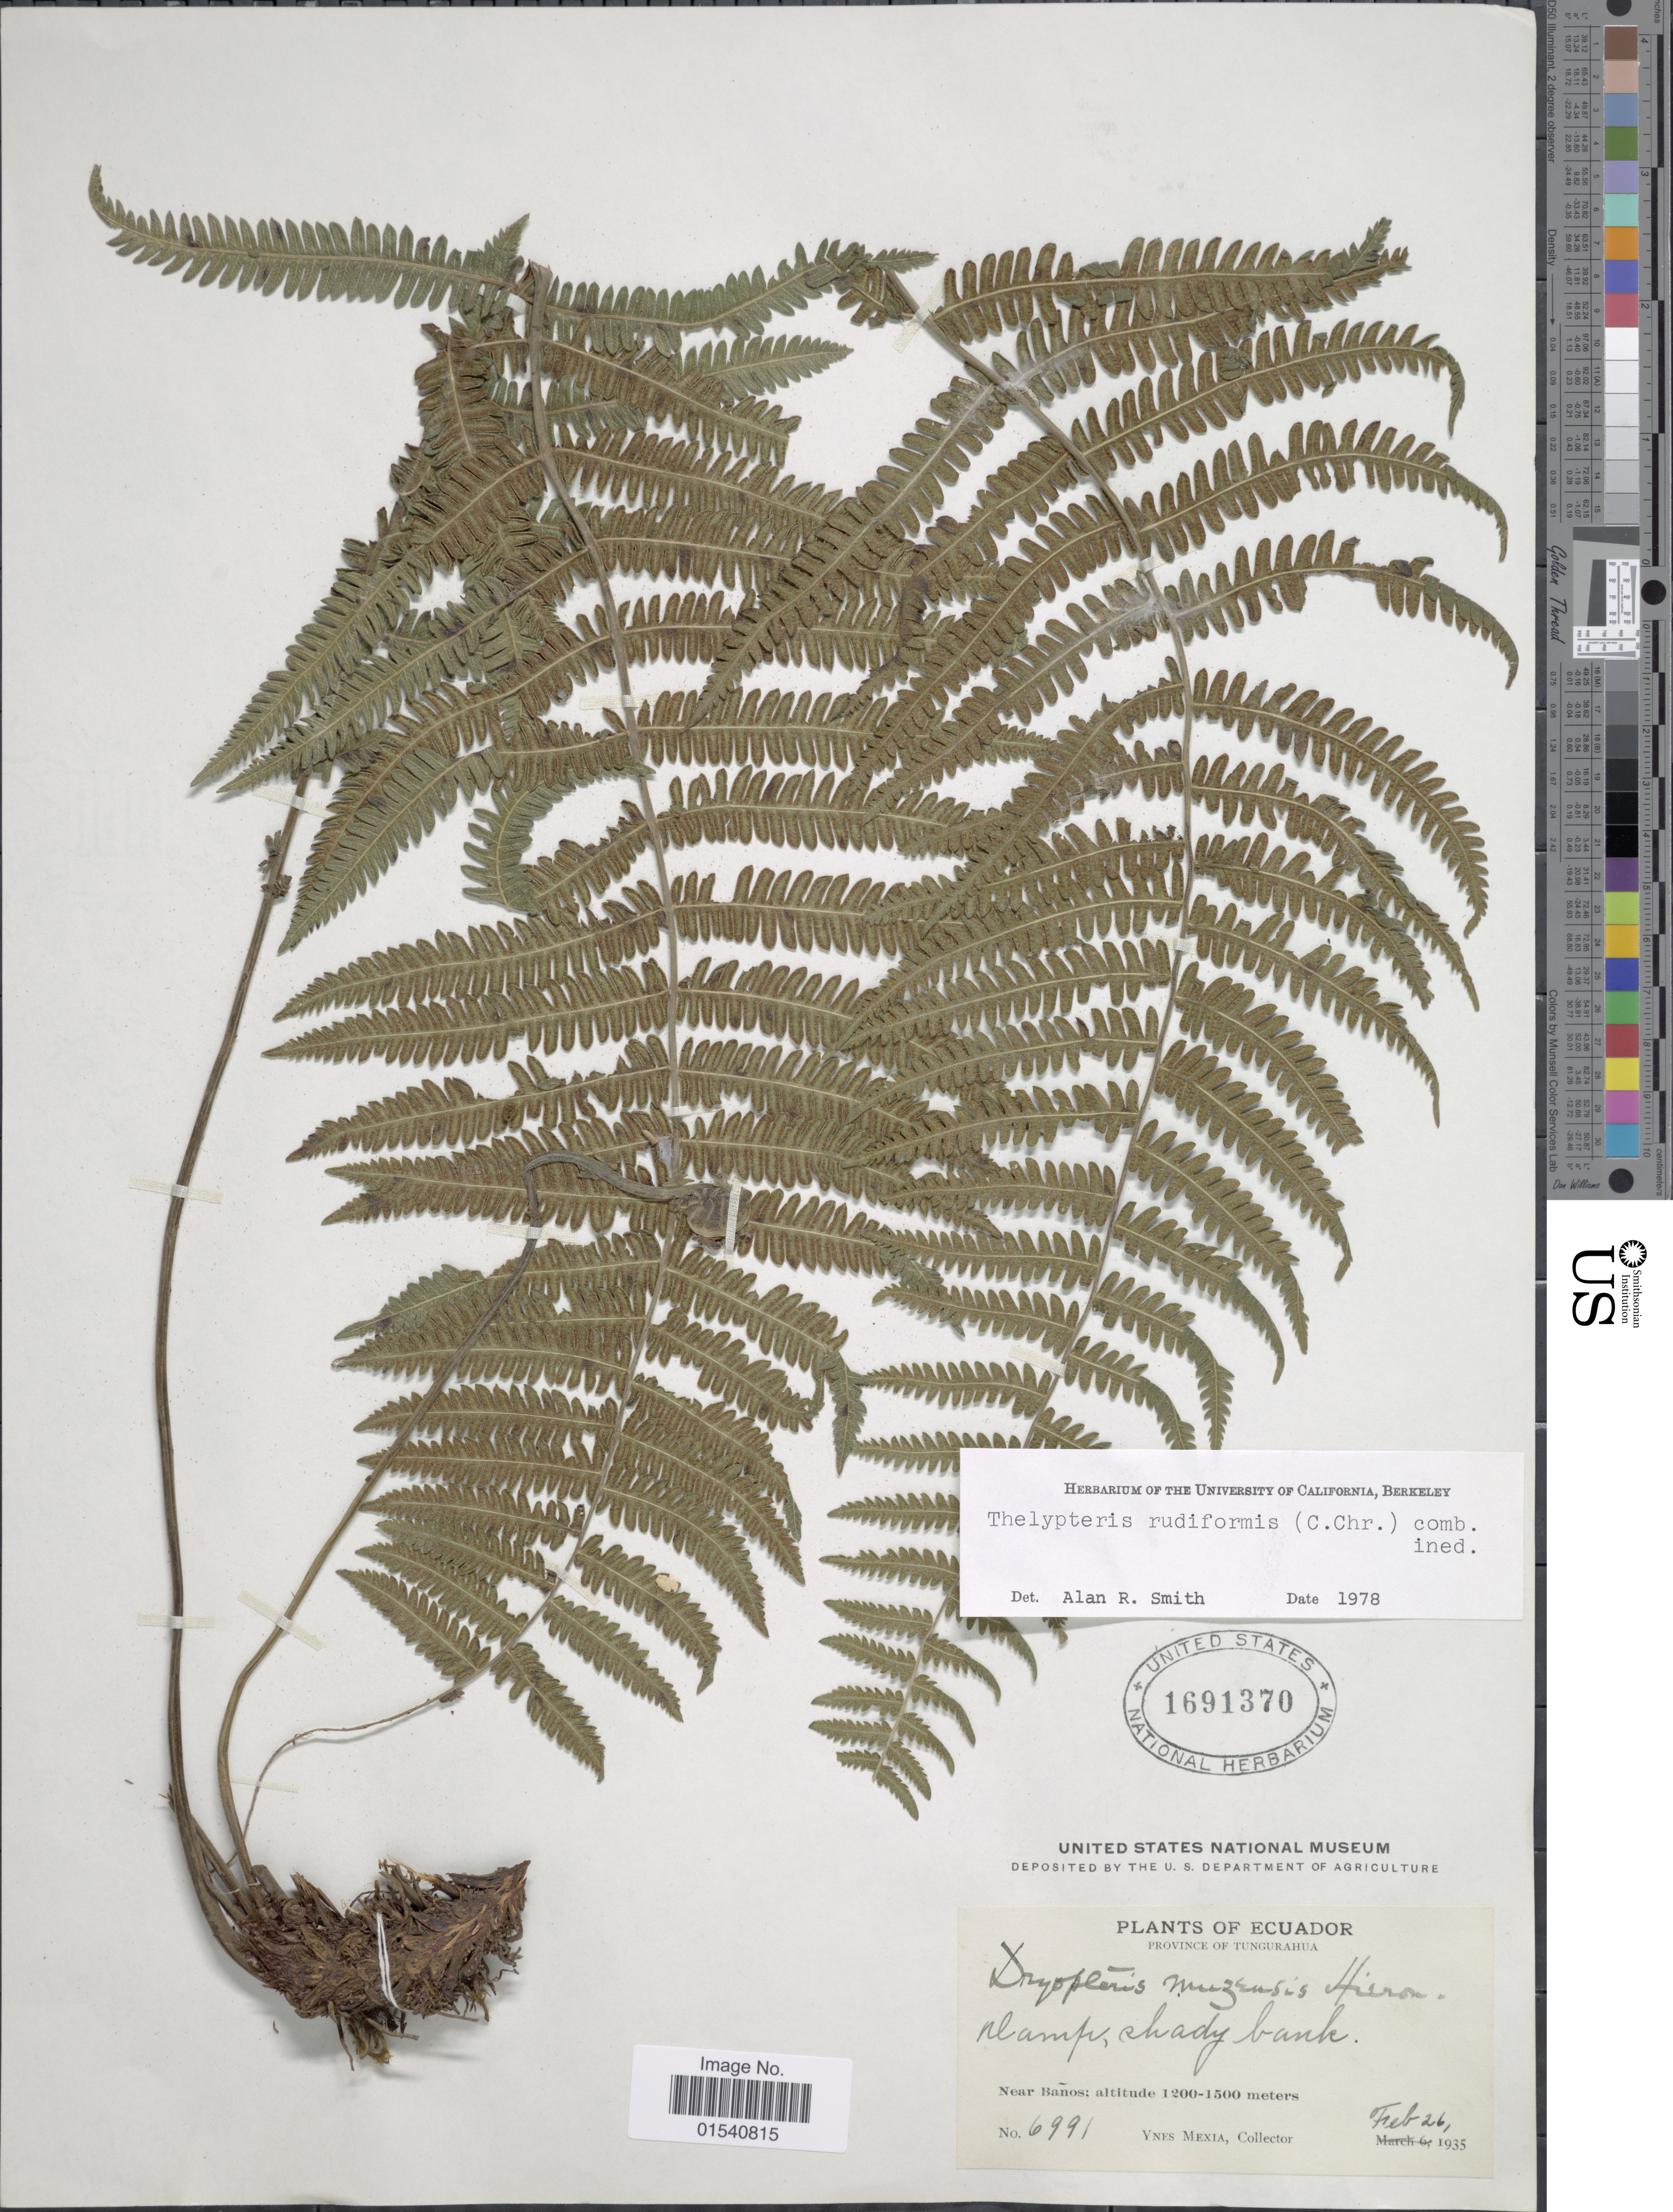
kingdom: Plantae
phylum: Tracheophyta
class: Polypodiopsida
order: Polypodiales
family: Thelypteridaceae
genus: Amauropelta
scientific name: Amauropelta rudiformis (C. Chr.) comb. nov., ined 2015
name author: (C. Chr.)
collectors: Y. Mexia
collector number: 6991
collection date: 1935-02-26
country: Ecuador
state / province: Tungurahua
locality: Near Baños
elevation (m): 1200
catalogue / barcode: US 1691370